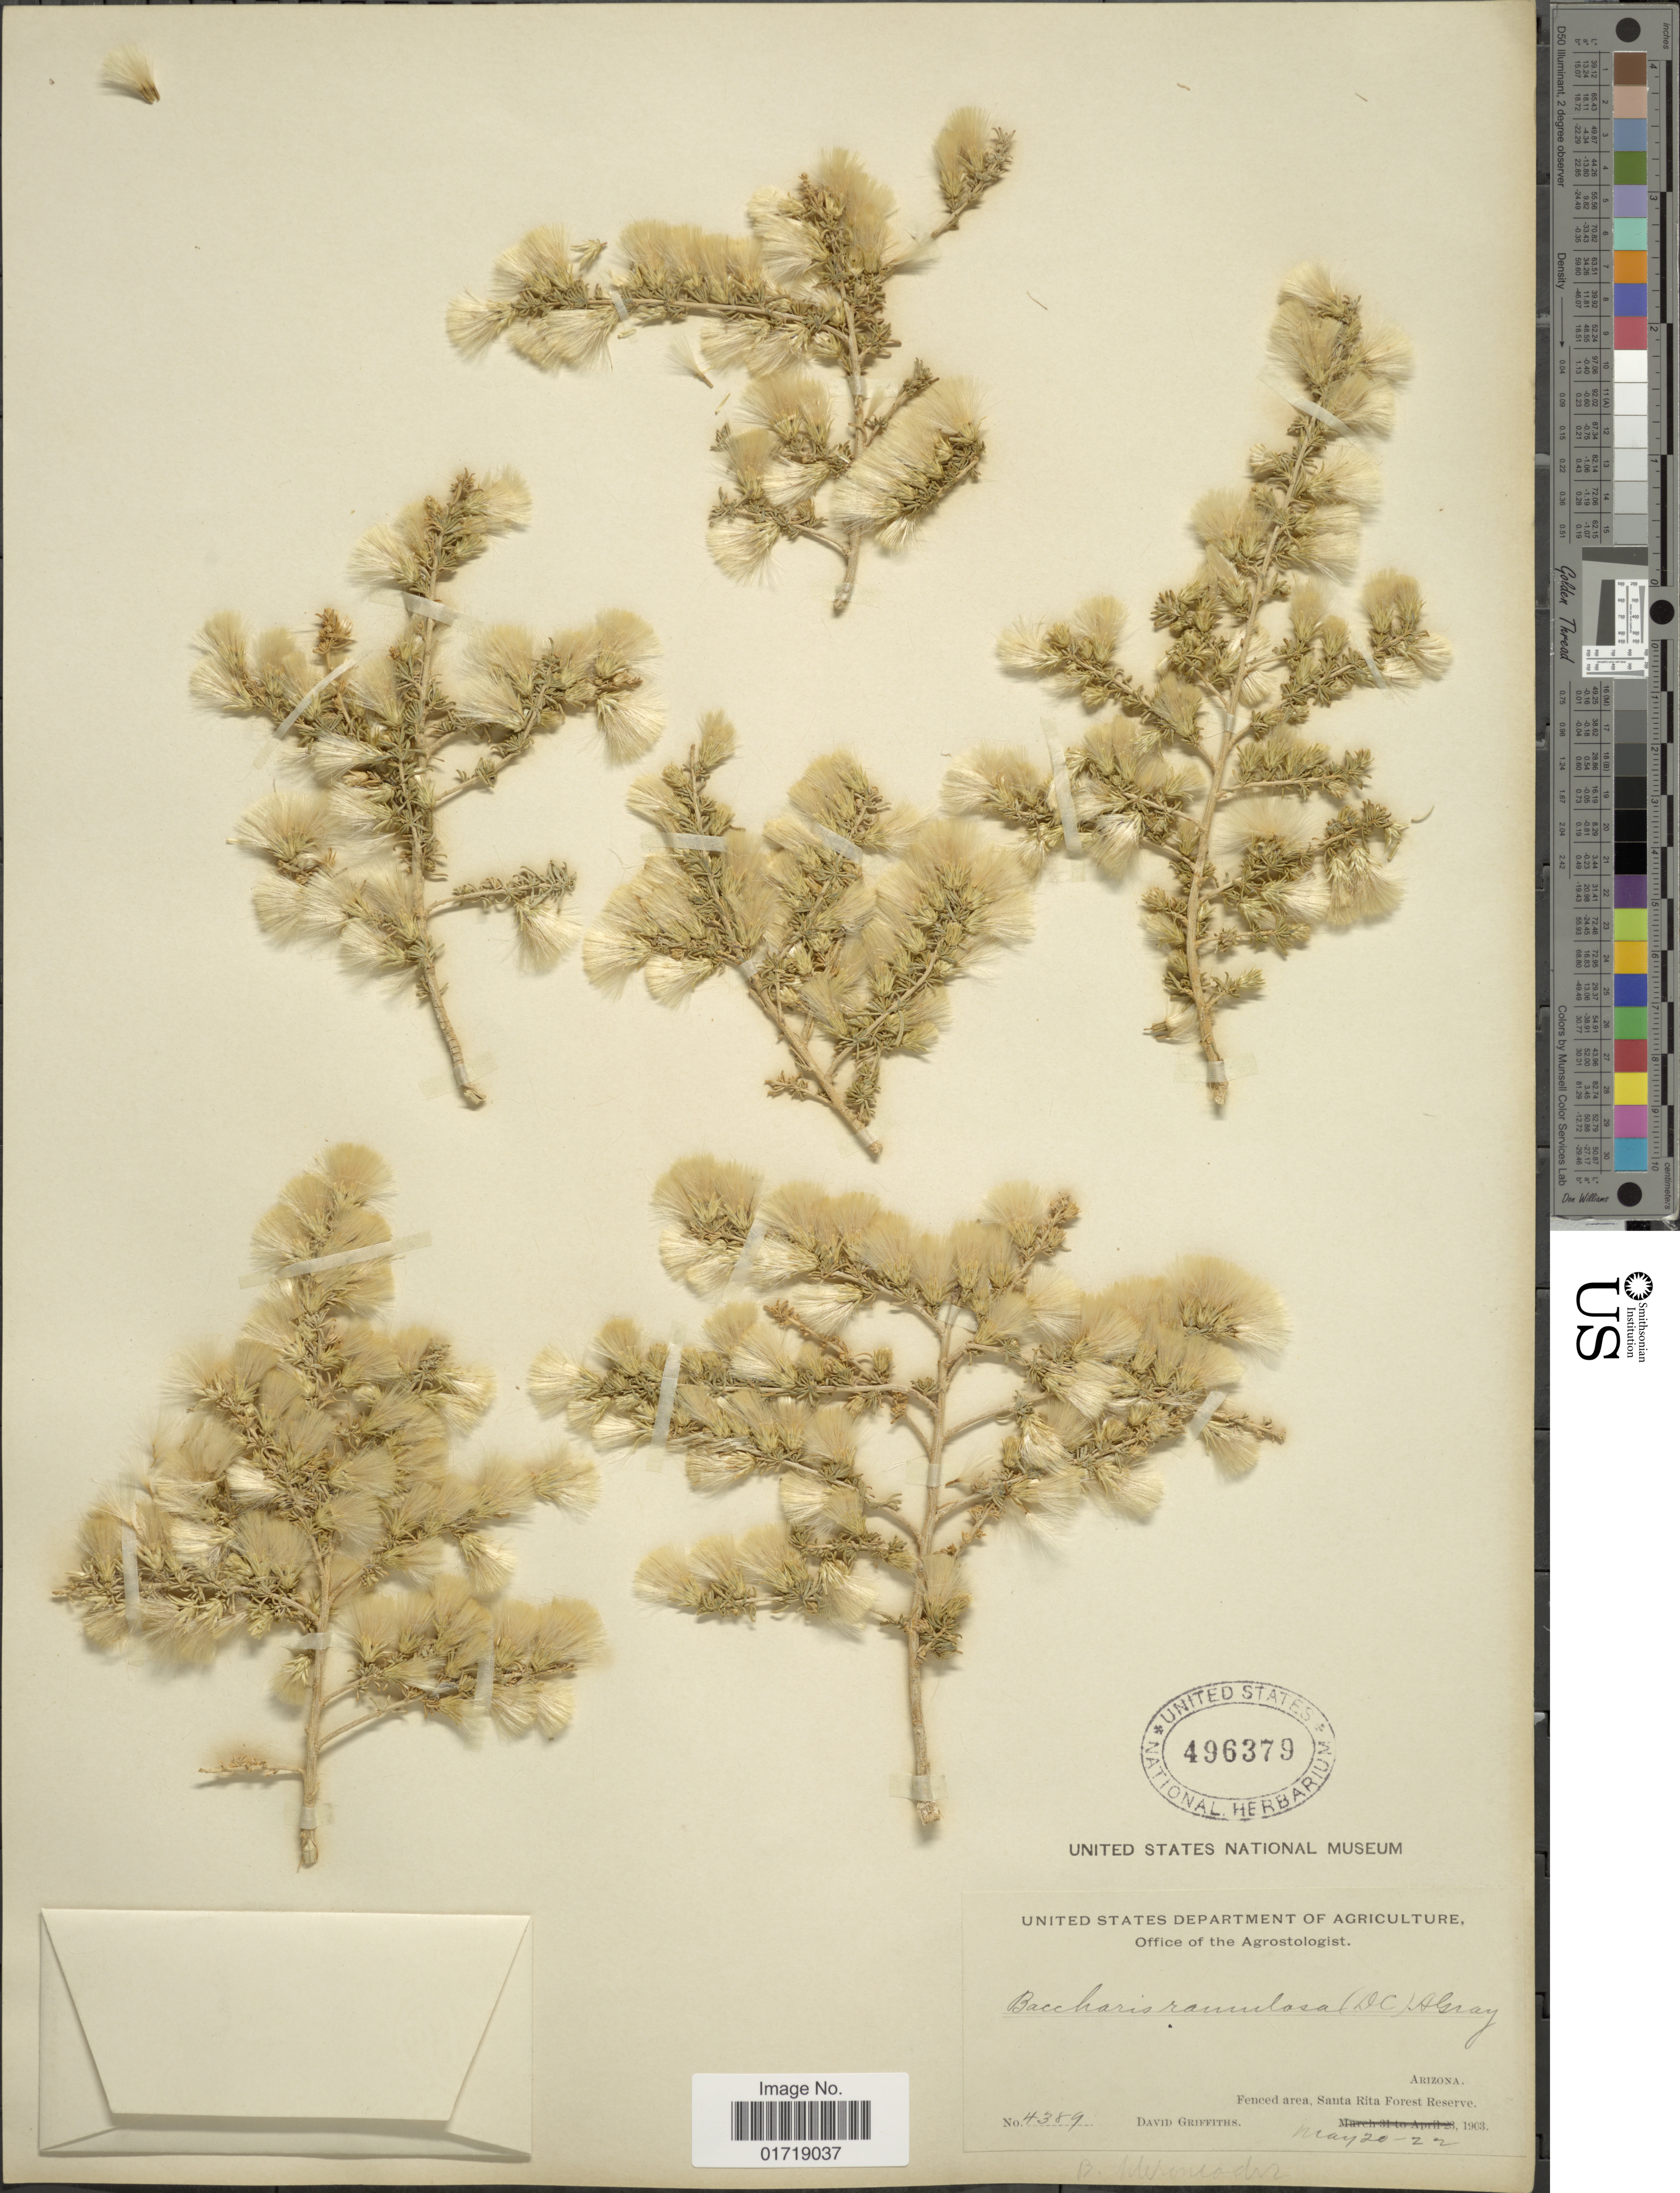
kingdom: Plantae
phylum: Tracheophyta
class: Magnoliopsida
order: Asterales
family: Asteraceae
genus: Baccharis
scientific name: Baccharis pteronioides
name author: DC.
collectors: D. Griffiths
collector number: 4389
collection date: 1903-05-20/1903-05-22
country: United States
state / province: Arizona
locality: Fenced area, Santa Rita Forest Reserve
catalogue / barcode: US 496379